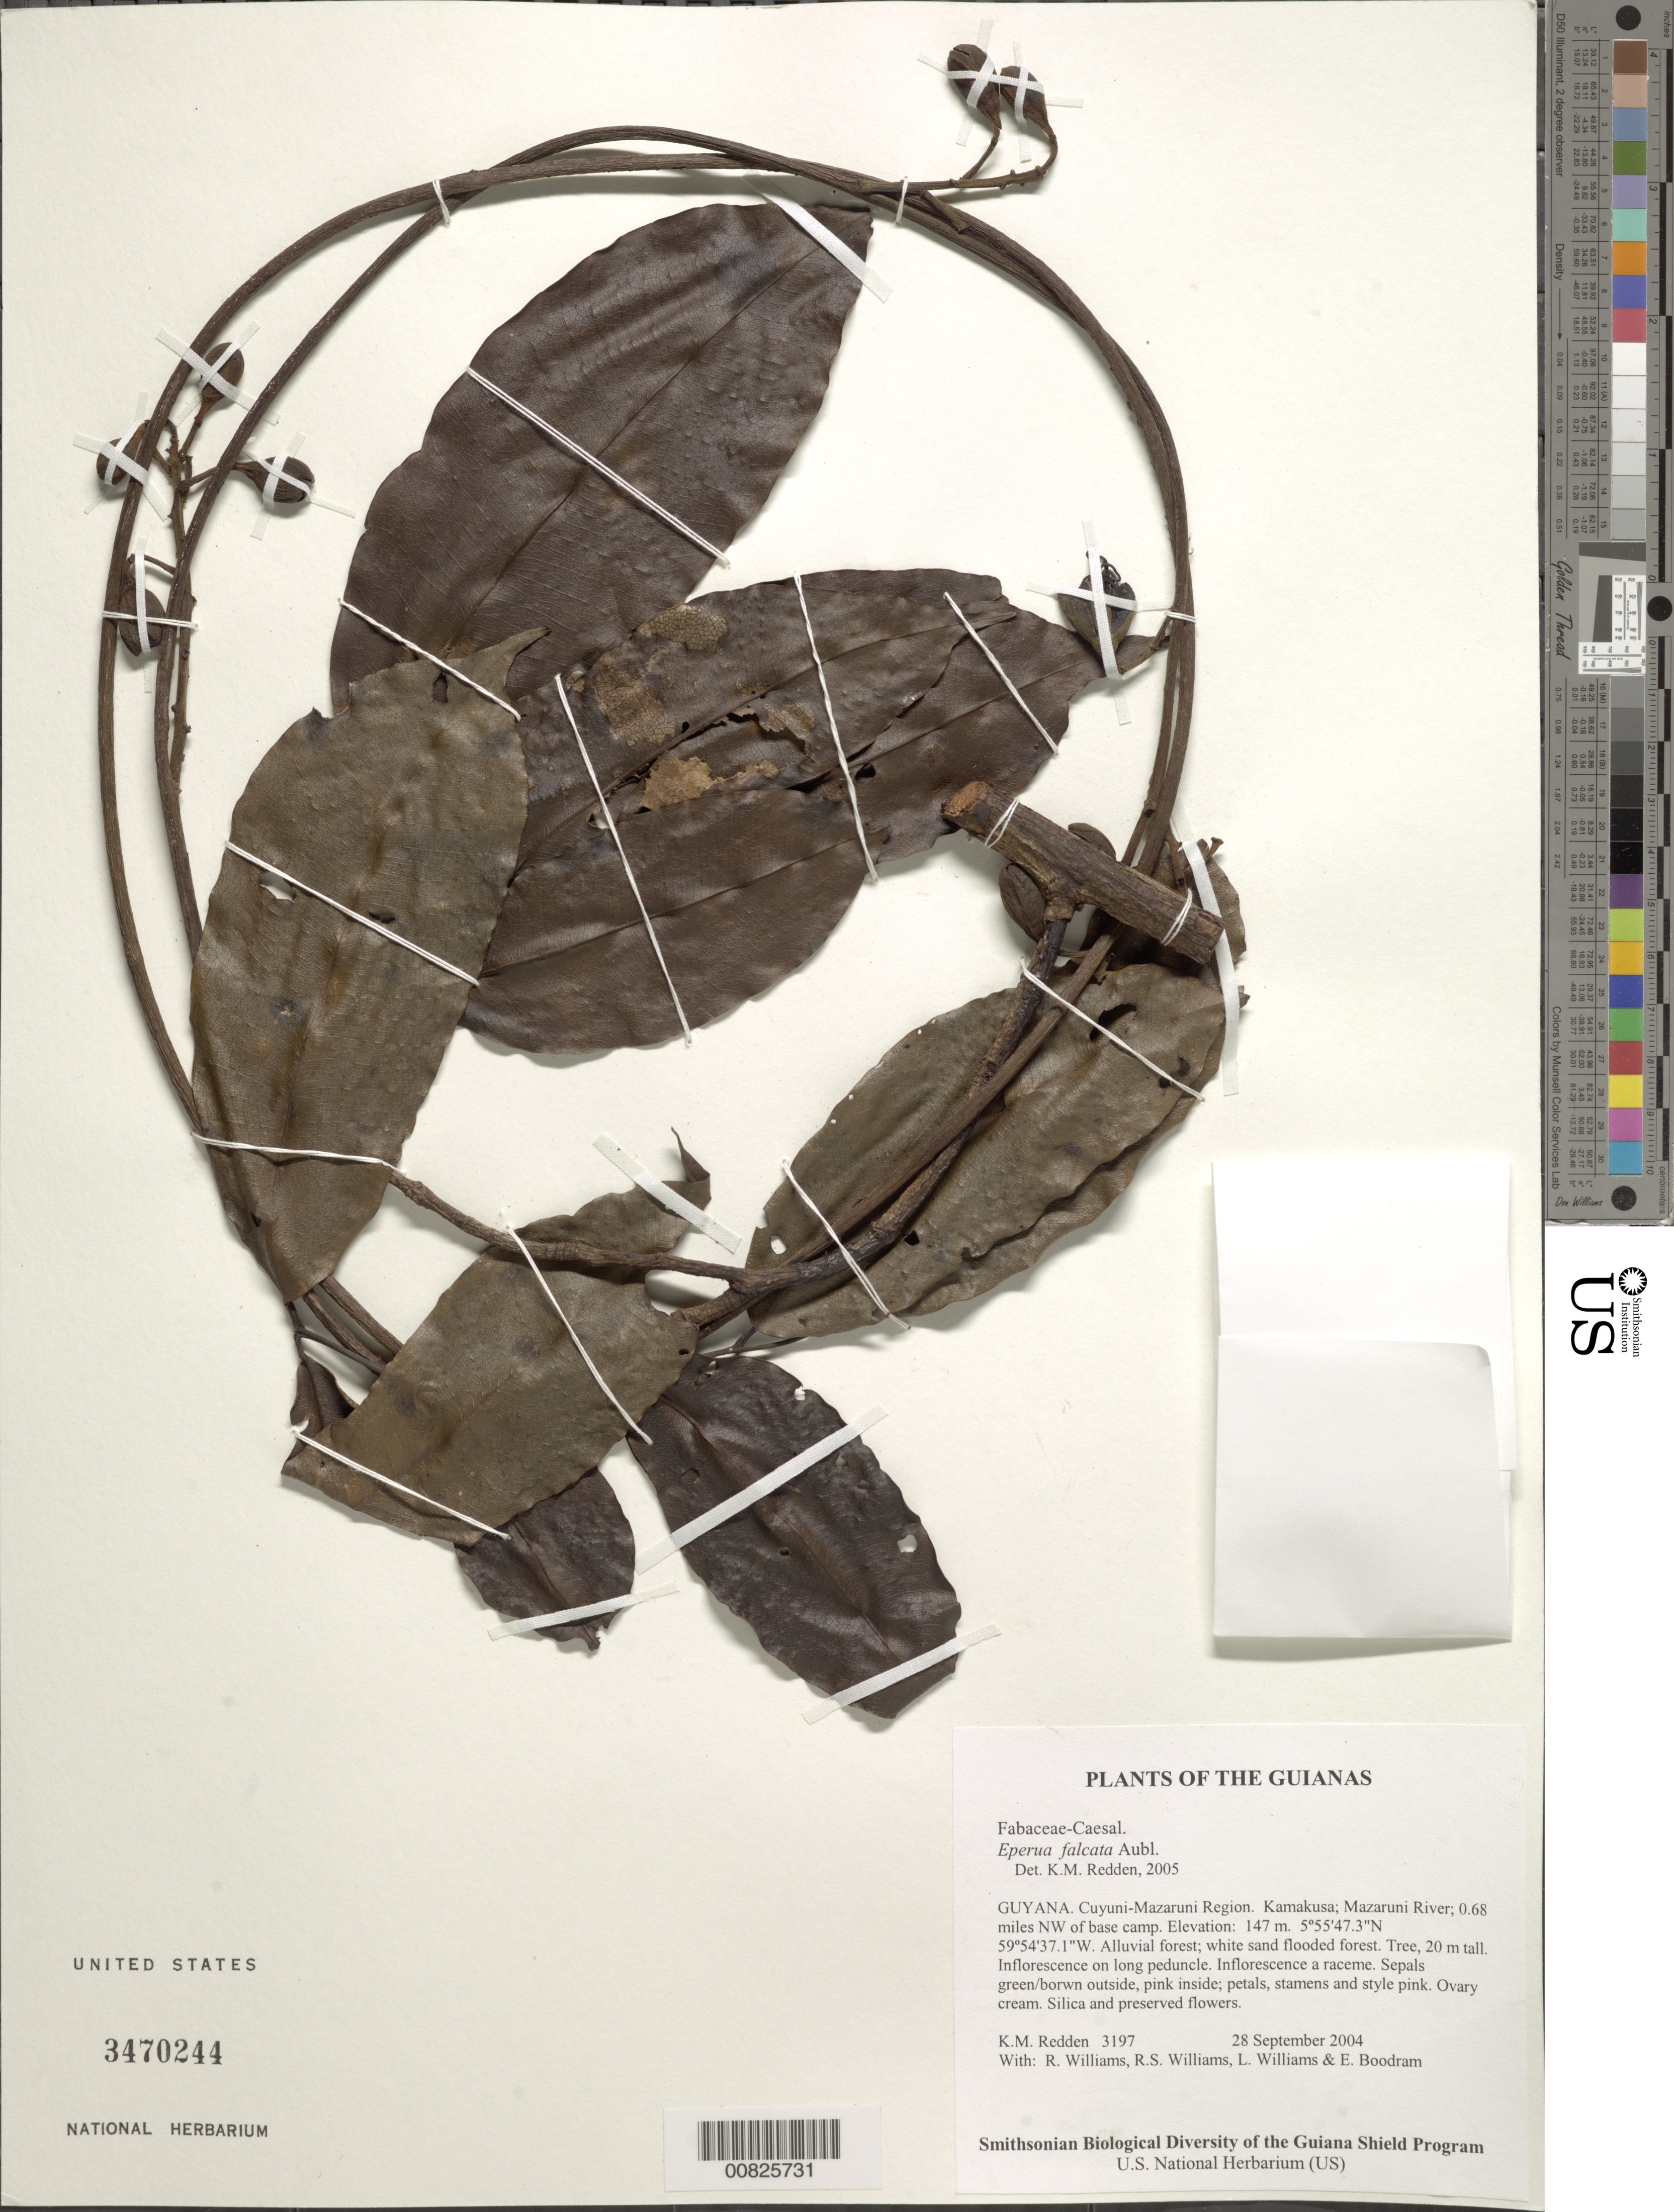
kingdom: Plantae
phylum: Tracheophyta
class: Magnoliopsida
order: Fabales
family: Fabaceae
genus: Eperua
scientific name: Eperua falcata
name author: Aubl.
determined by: Redden, K. M.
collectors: K. M. Redden, R. Williams, R. S. Williams, L. Williams & E. Boodram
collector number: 3197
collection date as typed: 28 September 2004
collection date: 2004-09-28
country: Guyana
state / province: Cuyuni-Mazaruni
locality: Kamakusa; Mazaruni River; 0.68 miles NW of base camp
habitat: Alluvial forest; white sand flooded forest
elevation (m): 147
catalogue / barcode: US 3470244